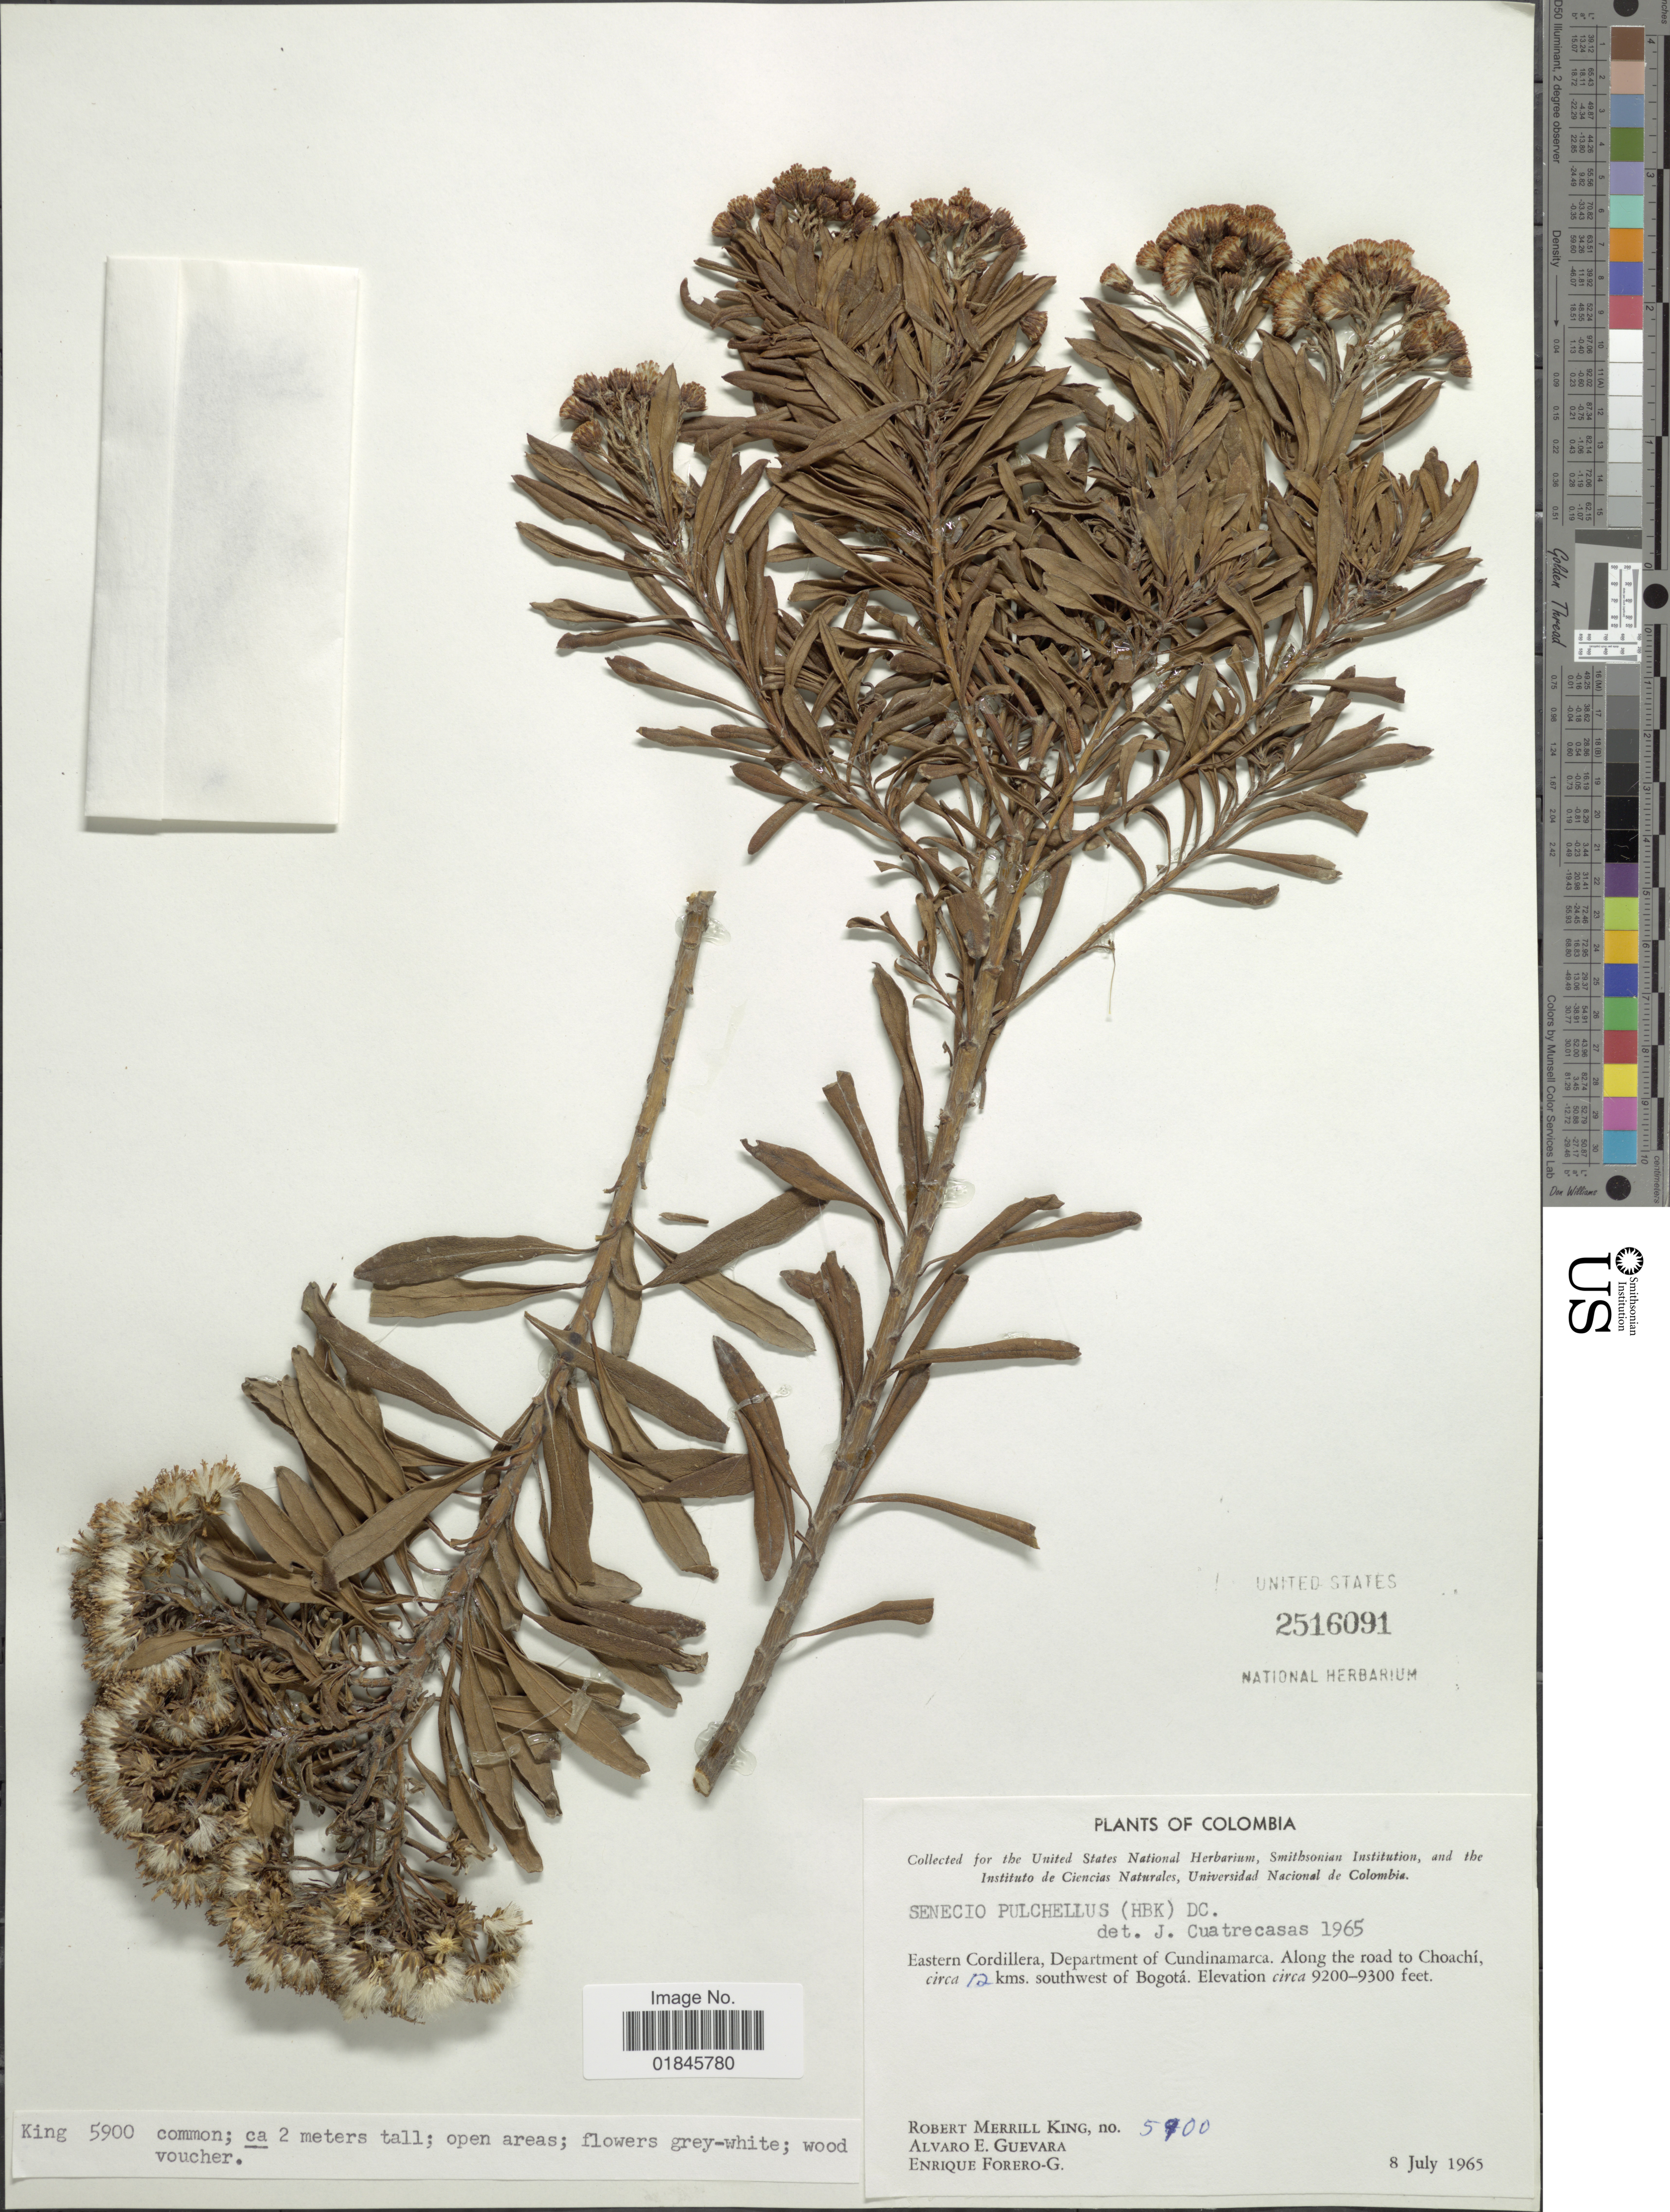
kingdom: Plantae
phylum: Tracheophyta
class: Magnoliopsida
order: Asterales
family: Asteraceae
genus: Pentacalia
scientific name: Pentacalia pulchella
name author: (Kunth) Cuatrec.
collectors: R. M. King, A. E. Guevara & E. Forero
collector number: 5900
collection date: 1965-07-08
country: Colombia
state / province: Cundinamarca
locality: Eastern Cordillera, Department of Cundinamarca. Along the road to Choachí, circa 12 kms. southwest of Bogotá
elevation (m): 2804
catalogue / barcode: US 2516091